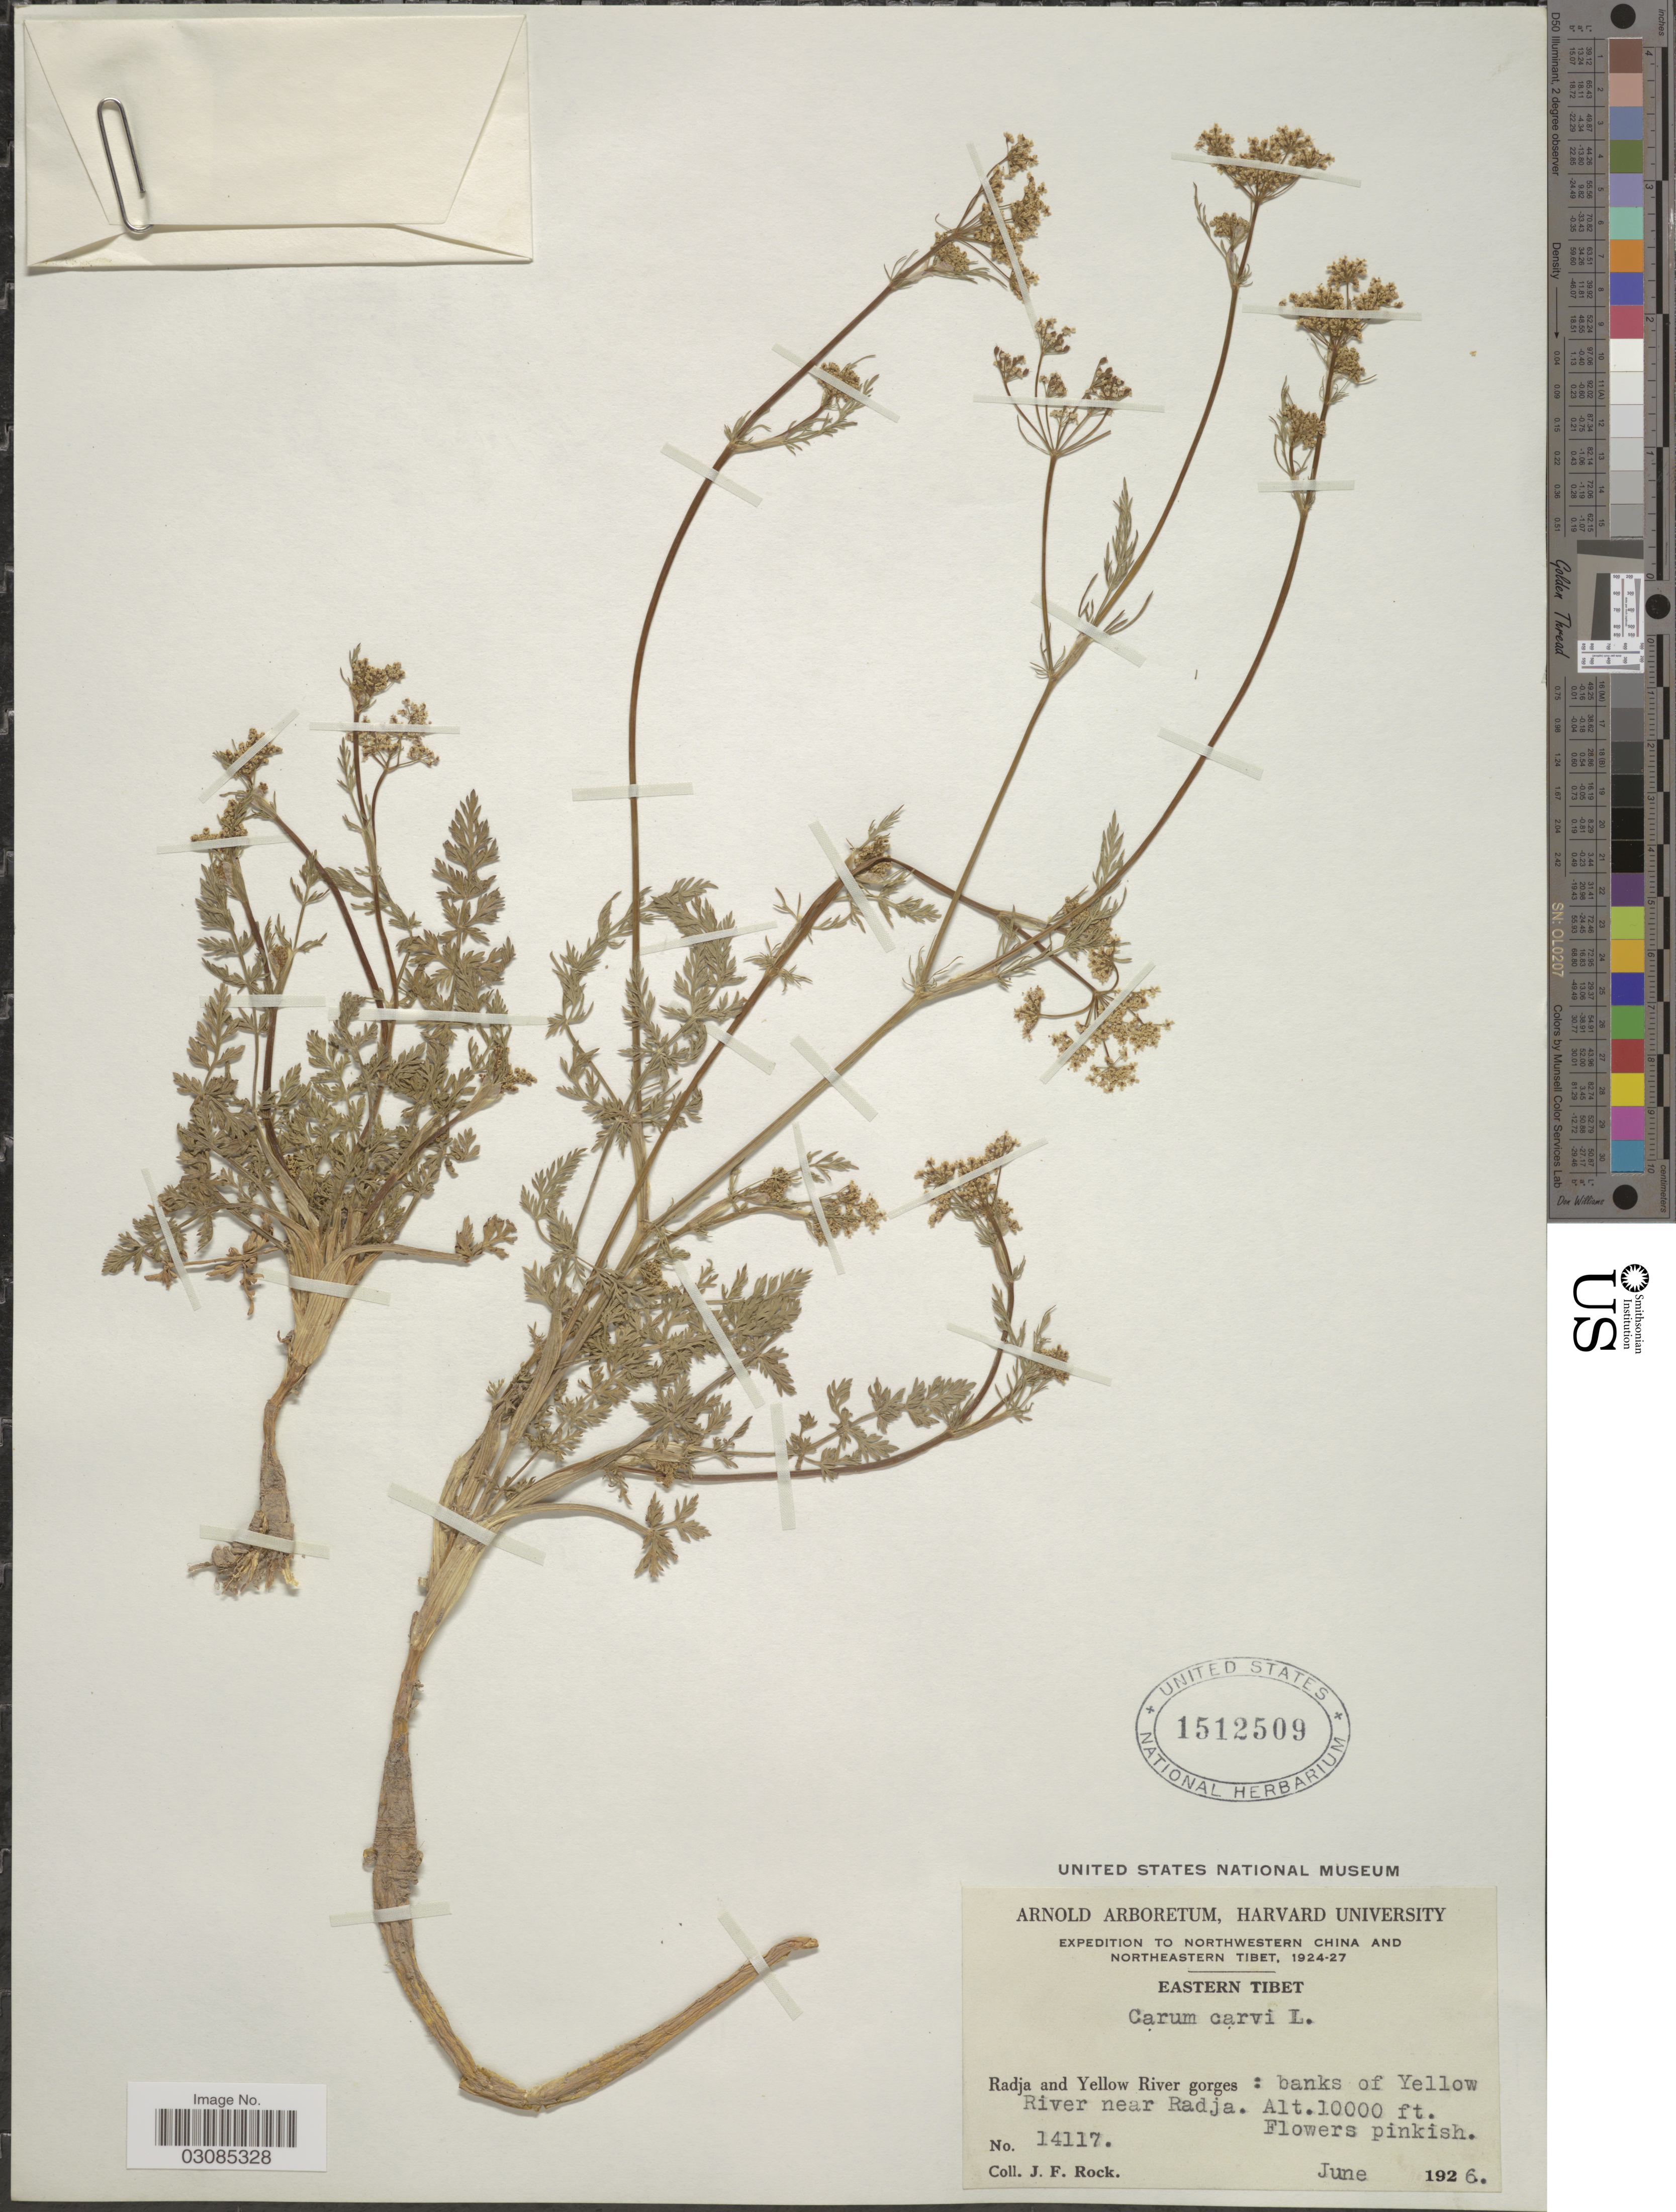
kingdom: Plantae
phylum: Tracheophyta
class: Magnoliopsida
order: Apiales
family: Apiaceae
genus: Carum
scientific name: Carum carvi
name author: L.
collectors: J. Rock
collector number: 14117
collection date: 1926-06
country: China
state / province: Xizang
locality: Northwestern China and Northeastern Tibet. Eastern Tibet. Radja and Yellow River gorges: banks of Yellow River near Radja.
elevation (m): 3048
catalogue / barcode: US 1512509